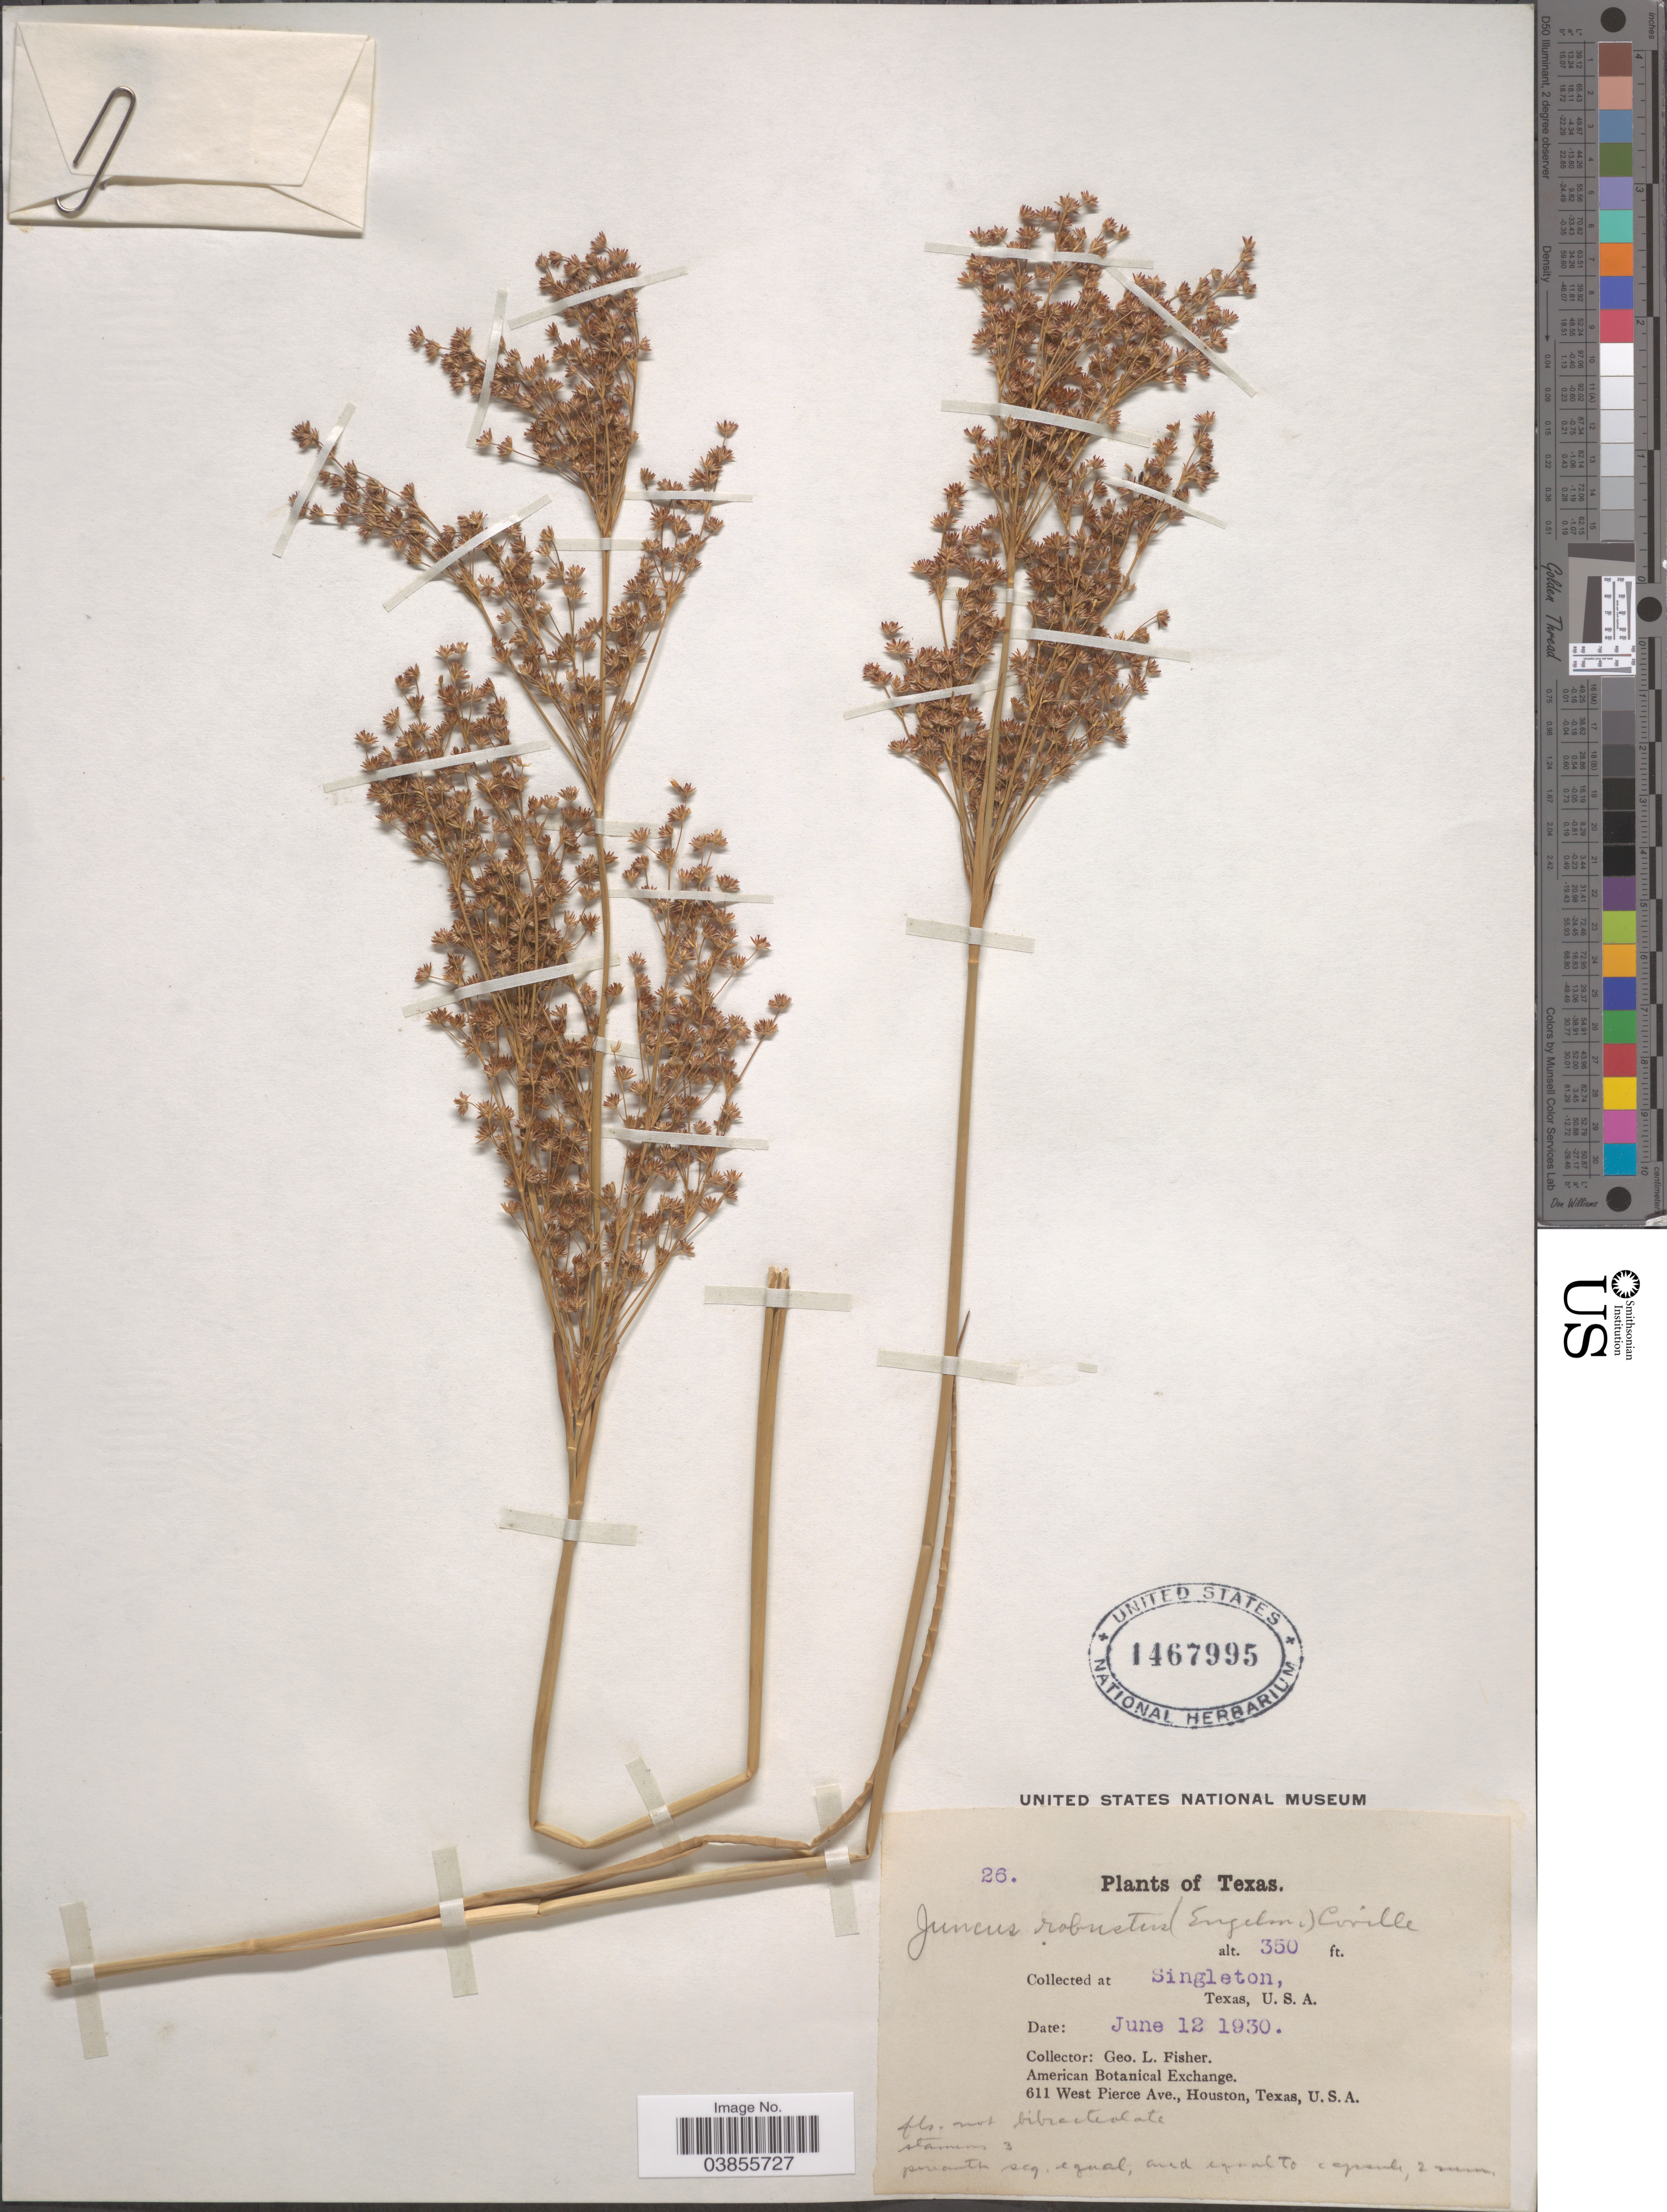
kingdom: Plantae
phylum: Tracheophyta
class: Liliopsida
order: Poales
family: Juncaceae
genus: Juncus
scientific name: Juncus nodatus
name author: Coville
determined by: Strong, Mark T., (BOT), Smithsonian Institution - National Museum of Natural History (UNITED STATES)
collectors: G. L. Fisher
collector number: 26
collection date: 1930-06-12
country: United States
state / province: Texas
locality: Singleton.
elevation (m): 107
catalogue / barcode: US 1467995